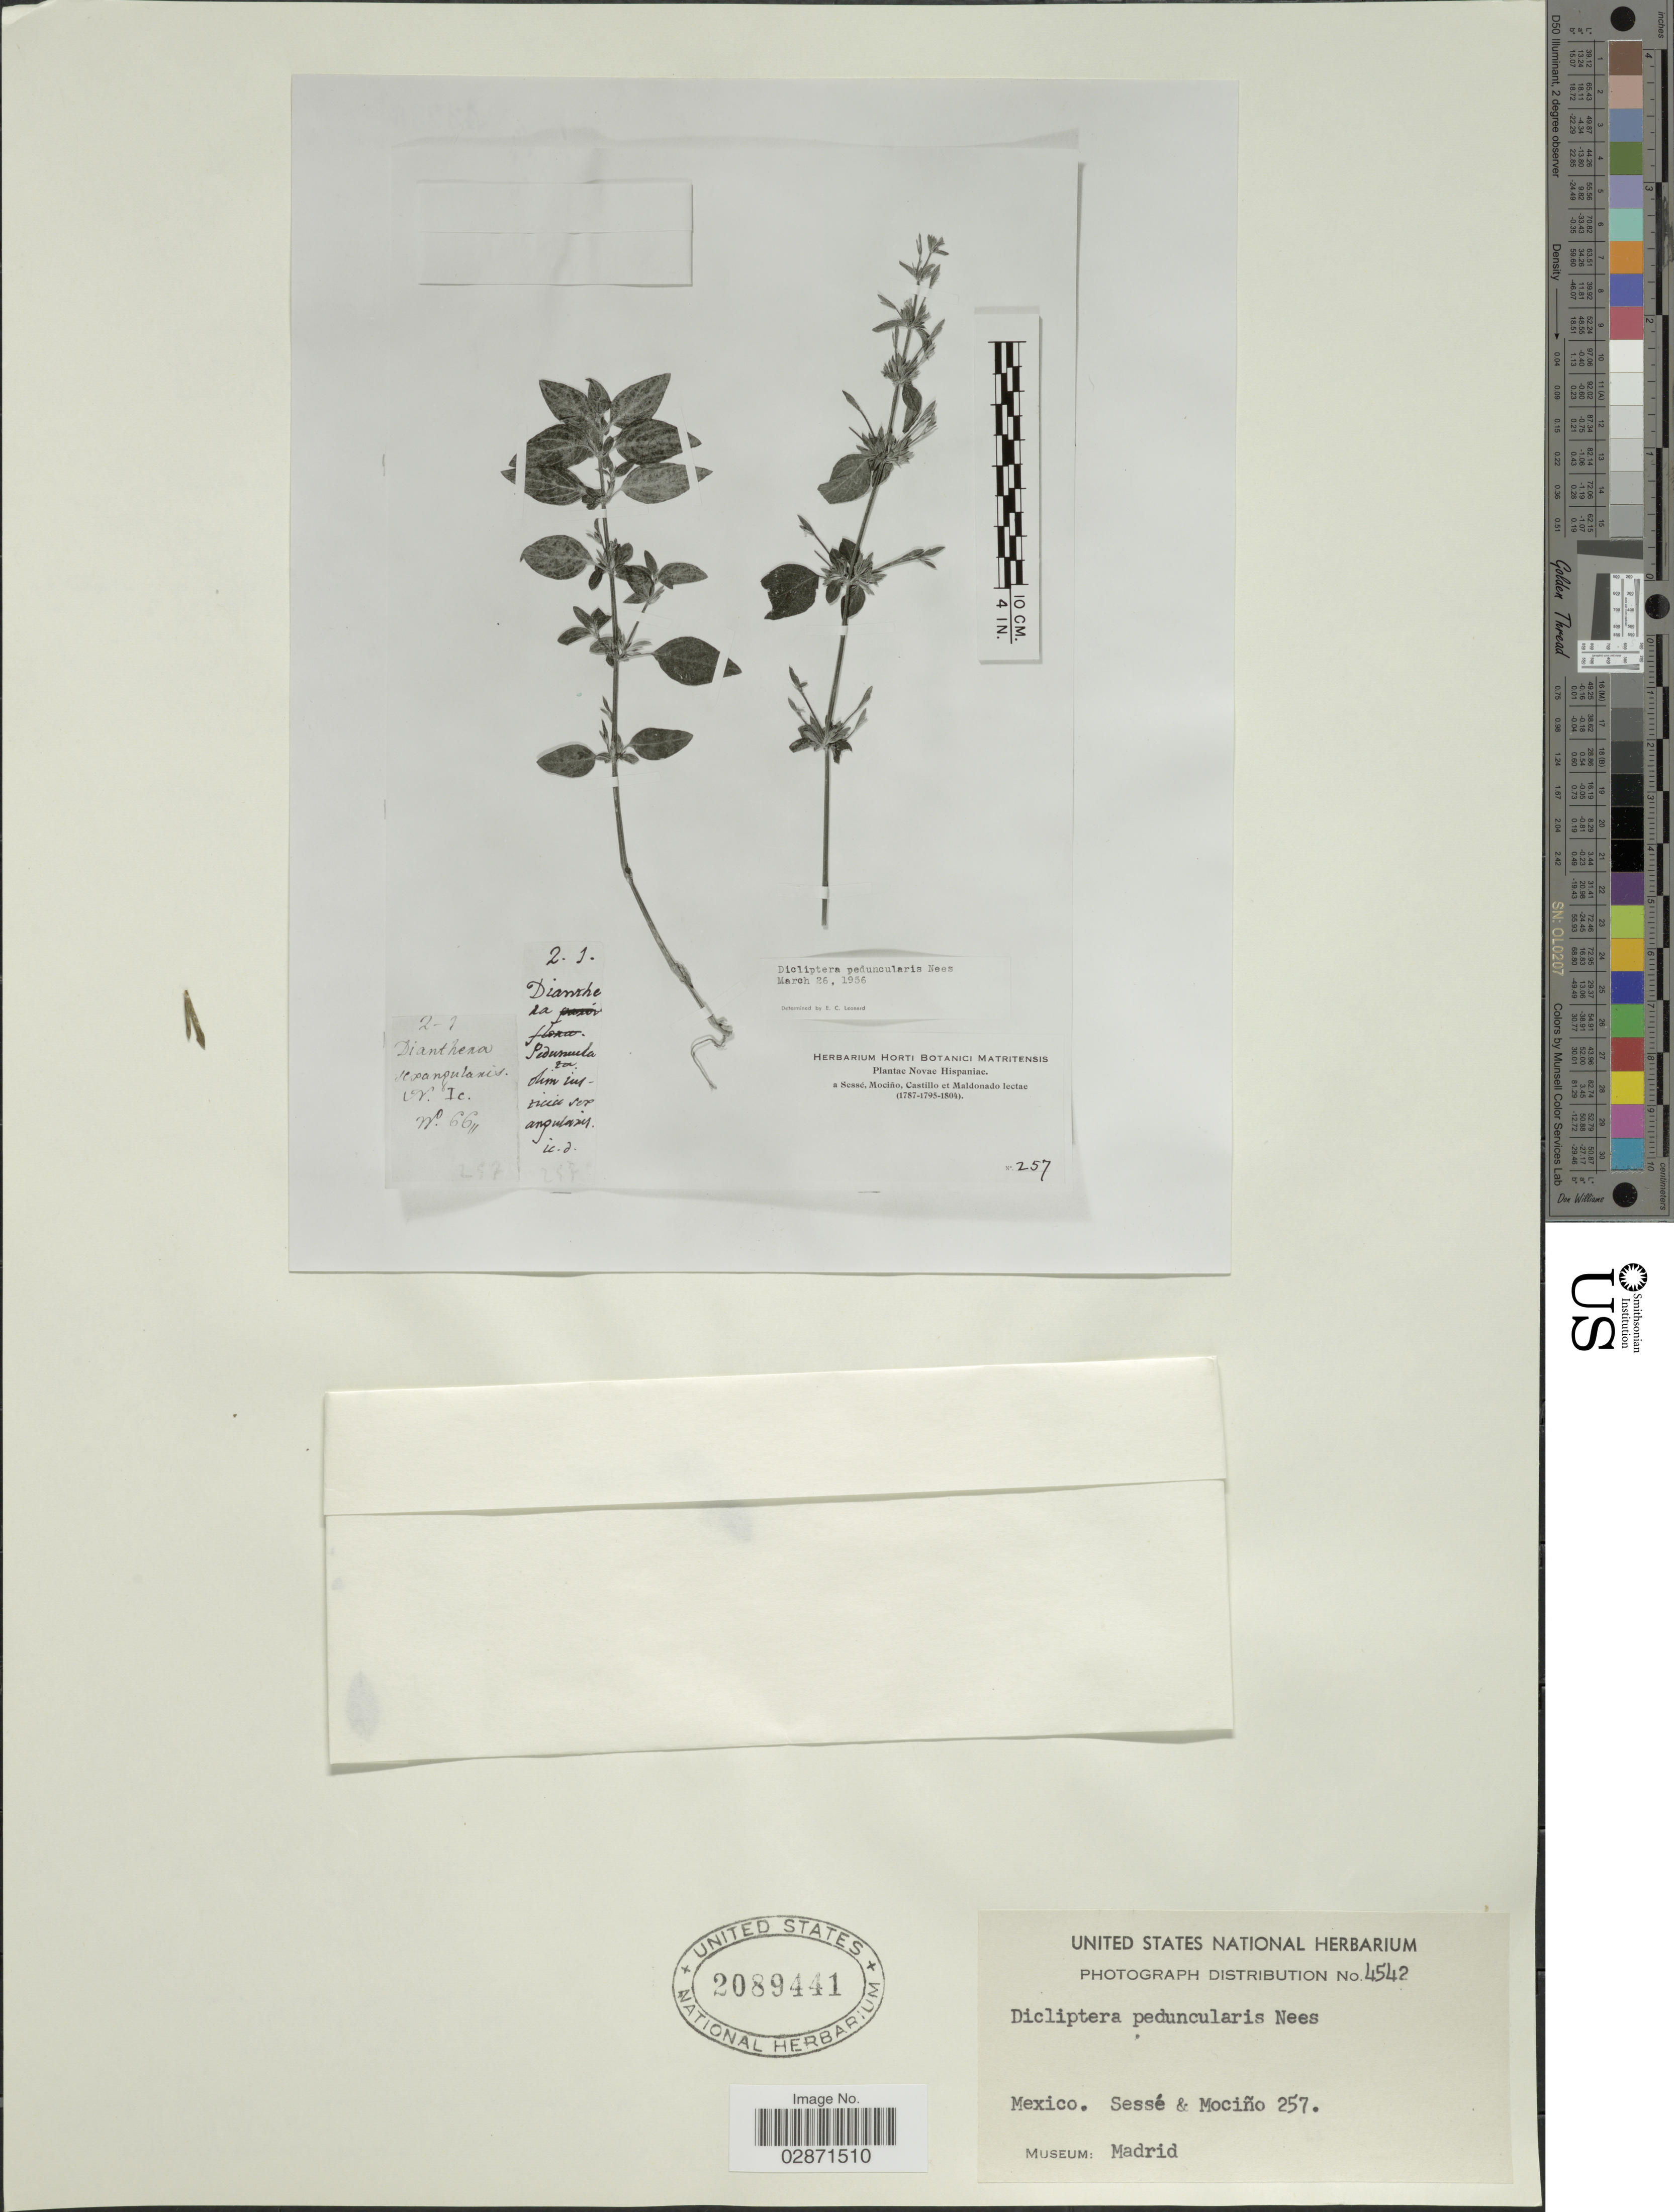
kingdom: Plantae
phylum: Tracheophyta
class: Magnoliopsida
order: Lamiales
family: Acanthaceae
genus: Dicliptera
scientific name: Dicliptera peduncularis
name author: Nees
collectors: Sessé, --, Mociño, Castillo, -- & Maldonado, --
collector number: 257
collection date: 1787/1804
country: Mexico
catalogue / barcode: US 2089441